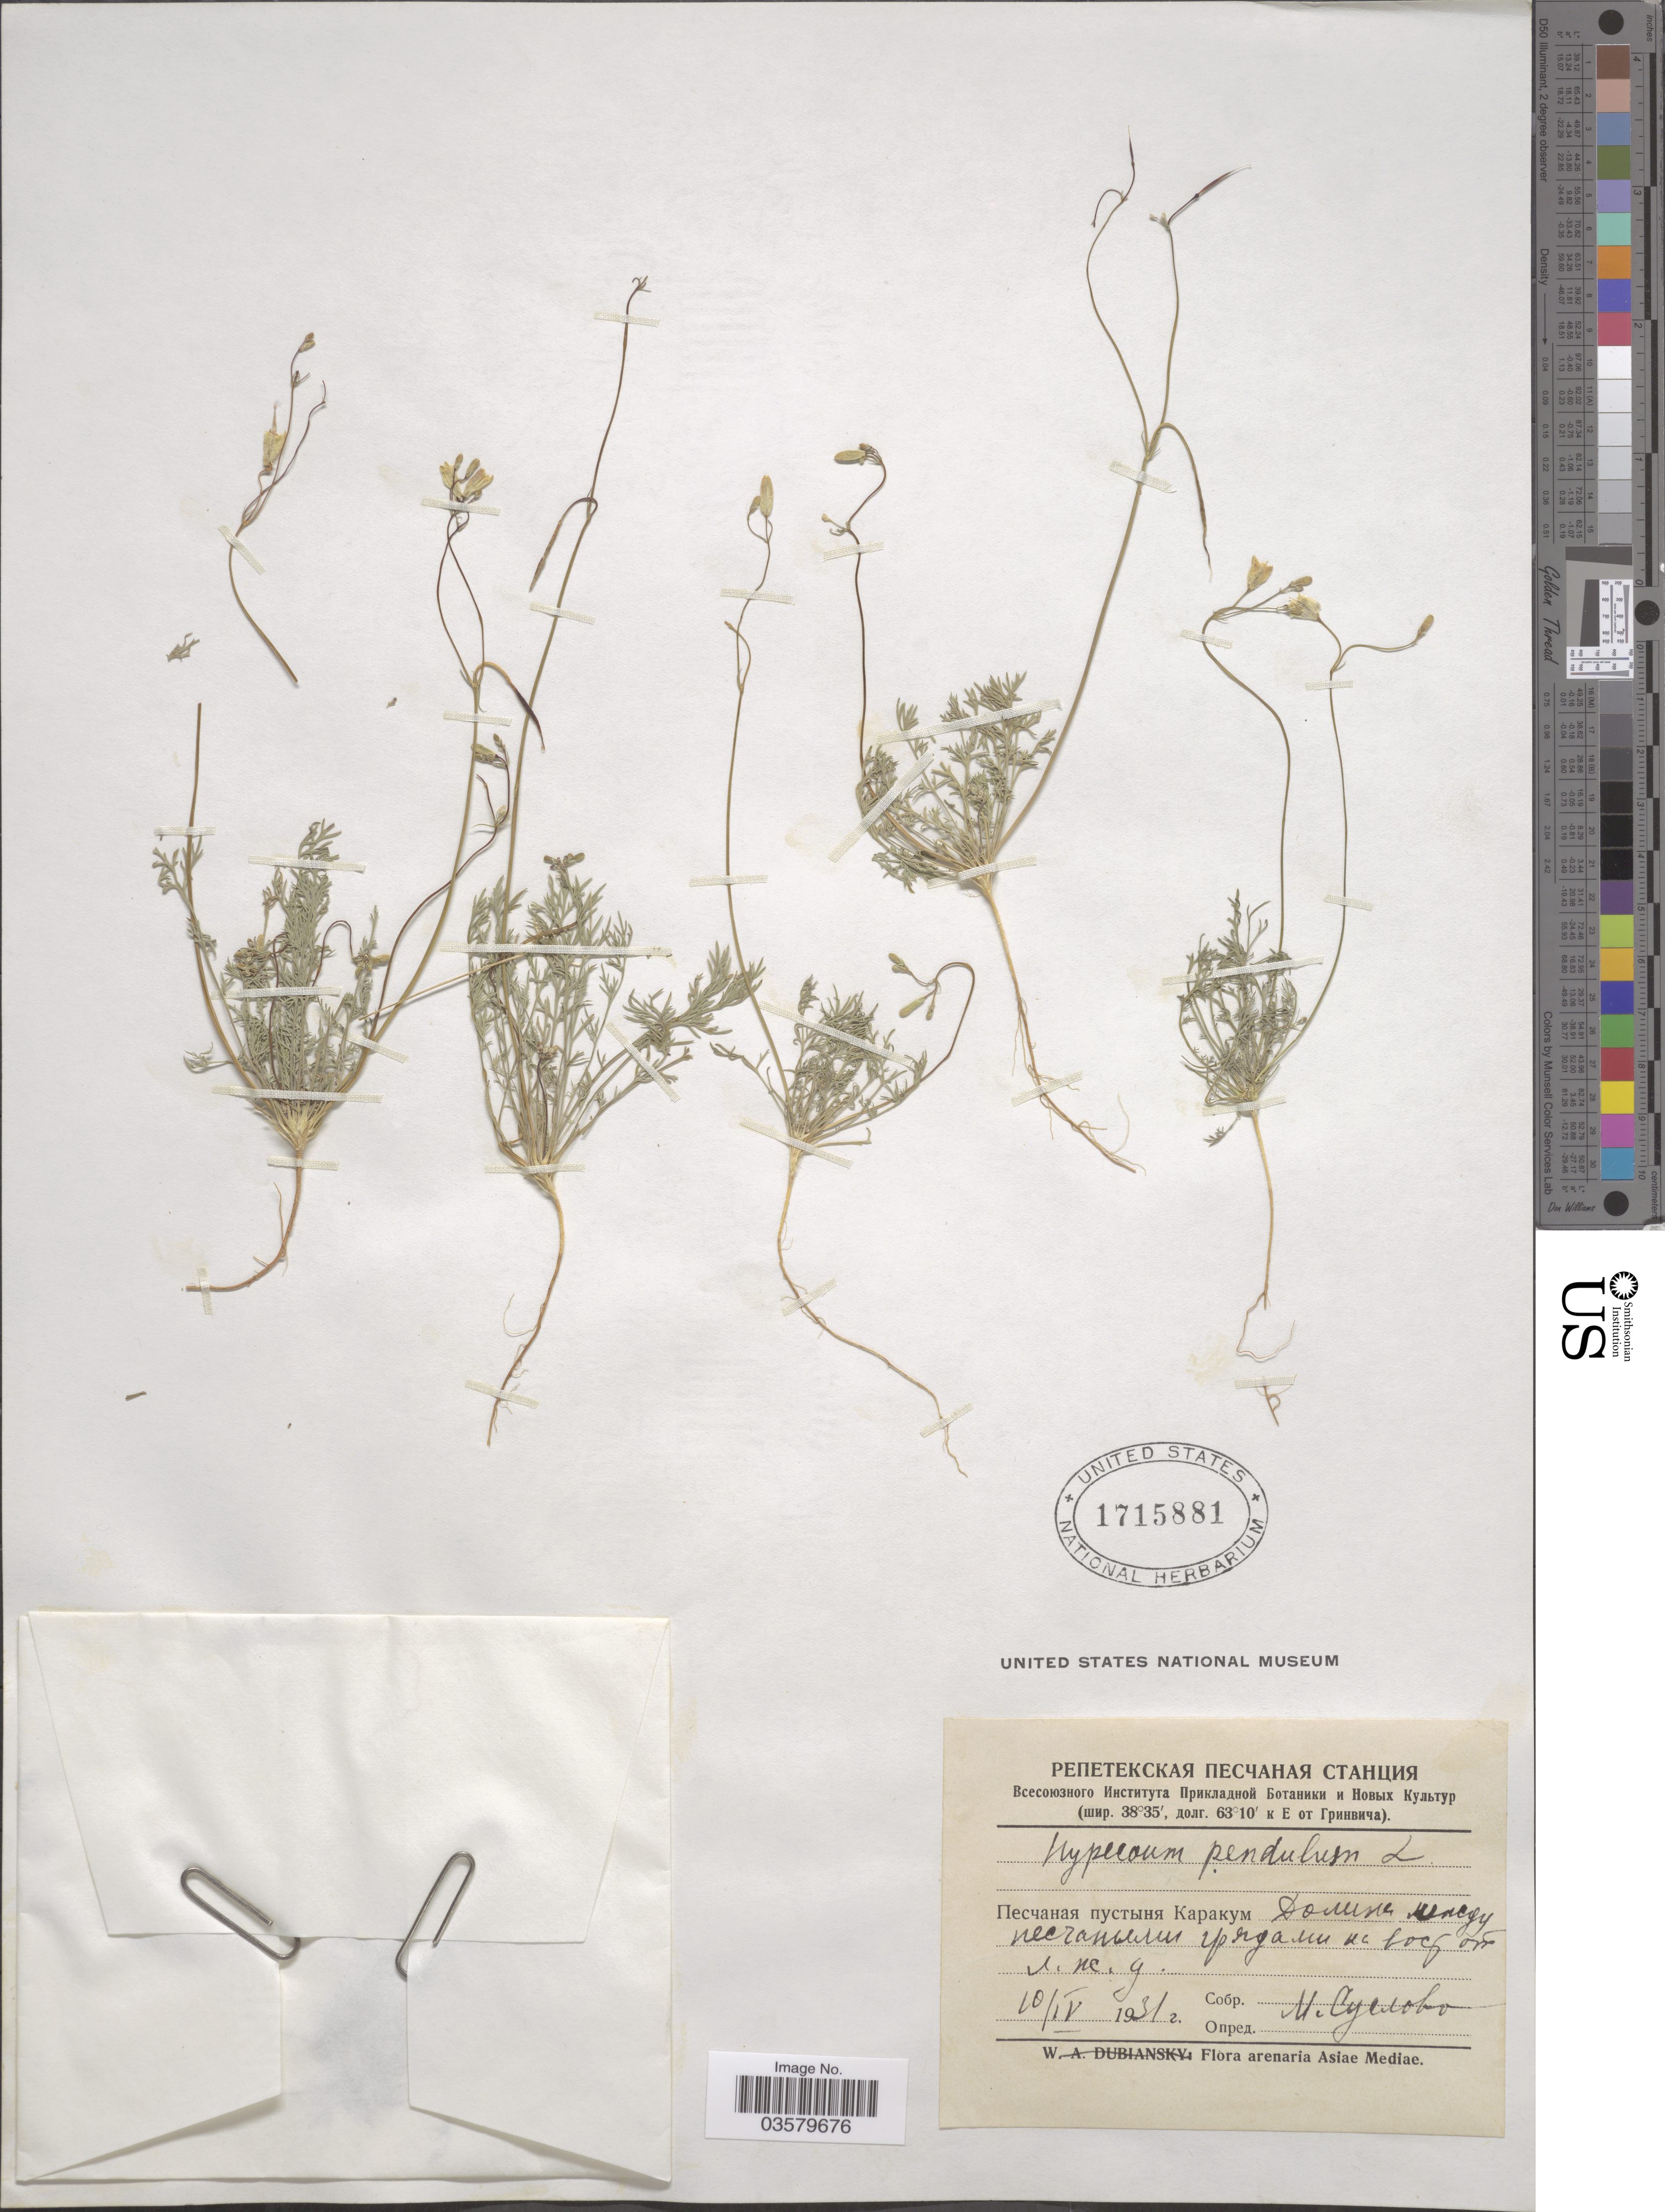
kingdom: Plantae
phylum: Tracheophyta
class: Magnoliopsida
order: Ranunculales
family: Papaveraceae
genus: Hypecoum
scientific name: Hypecoum pendulum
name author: L.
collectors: M. Suslova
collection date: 1931-04-10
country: Turkmenistan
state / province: Lebap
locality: Karakum Desert. Arenaria Asiae Mediae.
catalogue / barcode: US 1715881